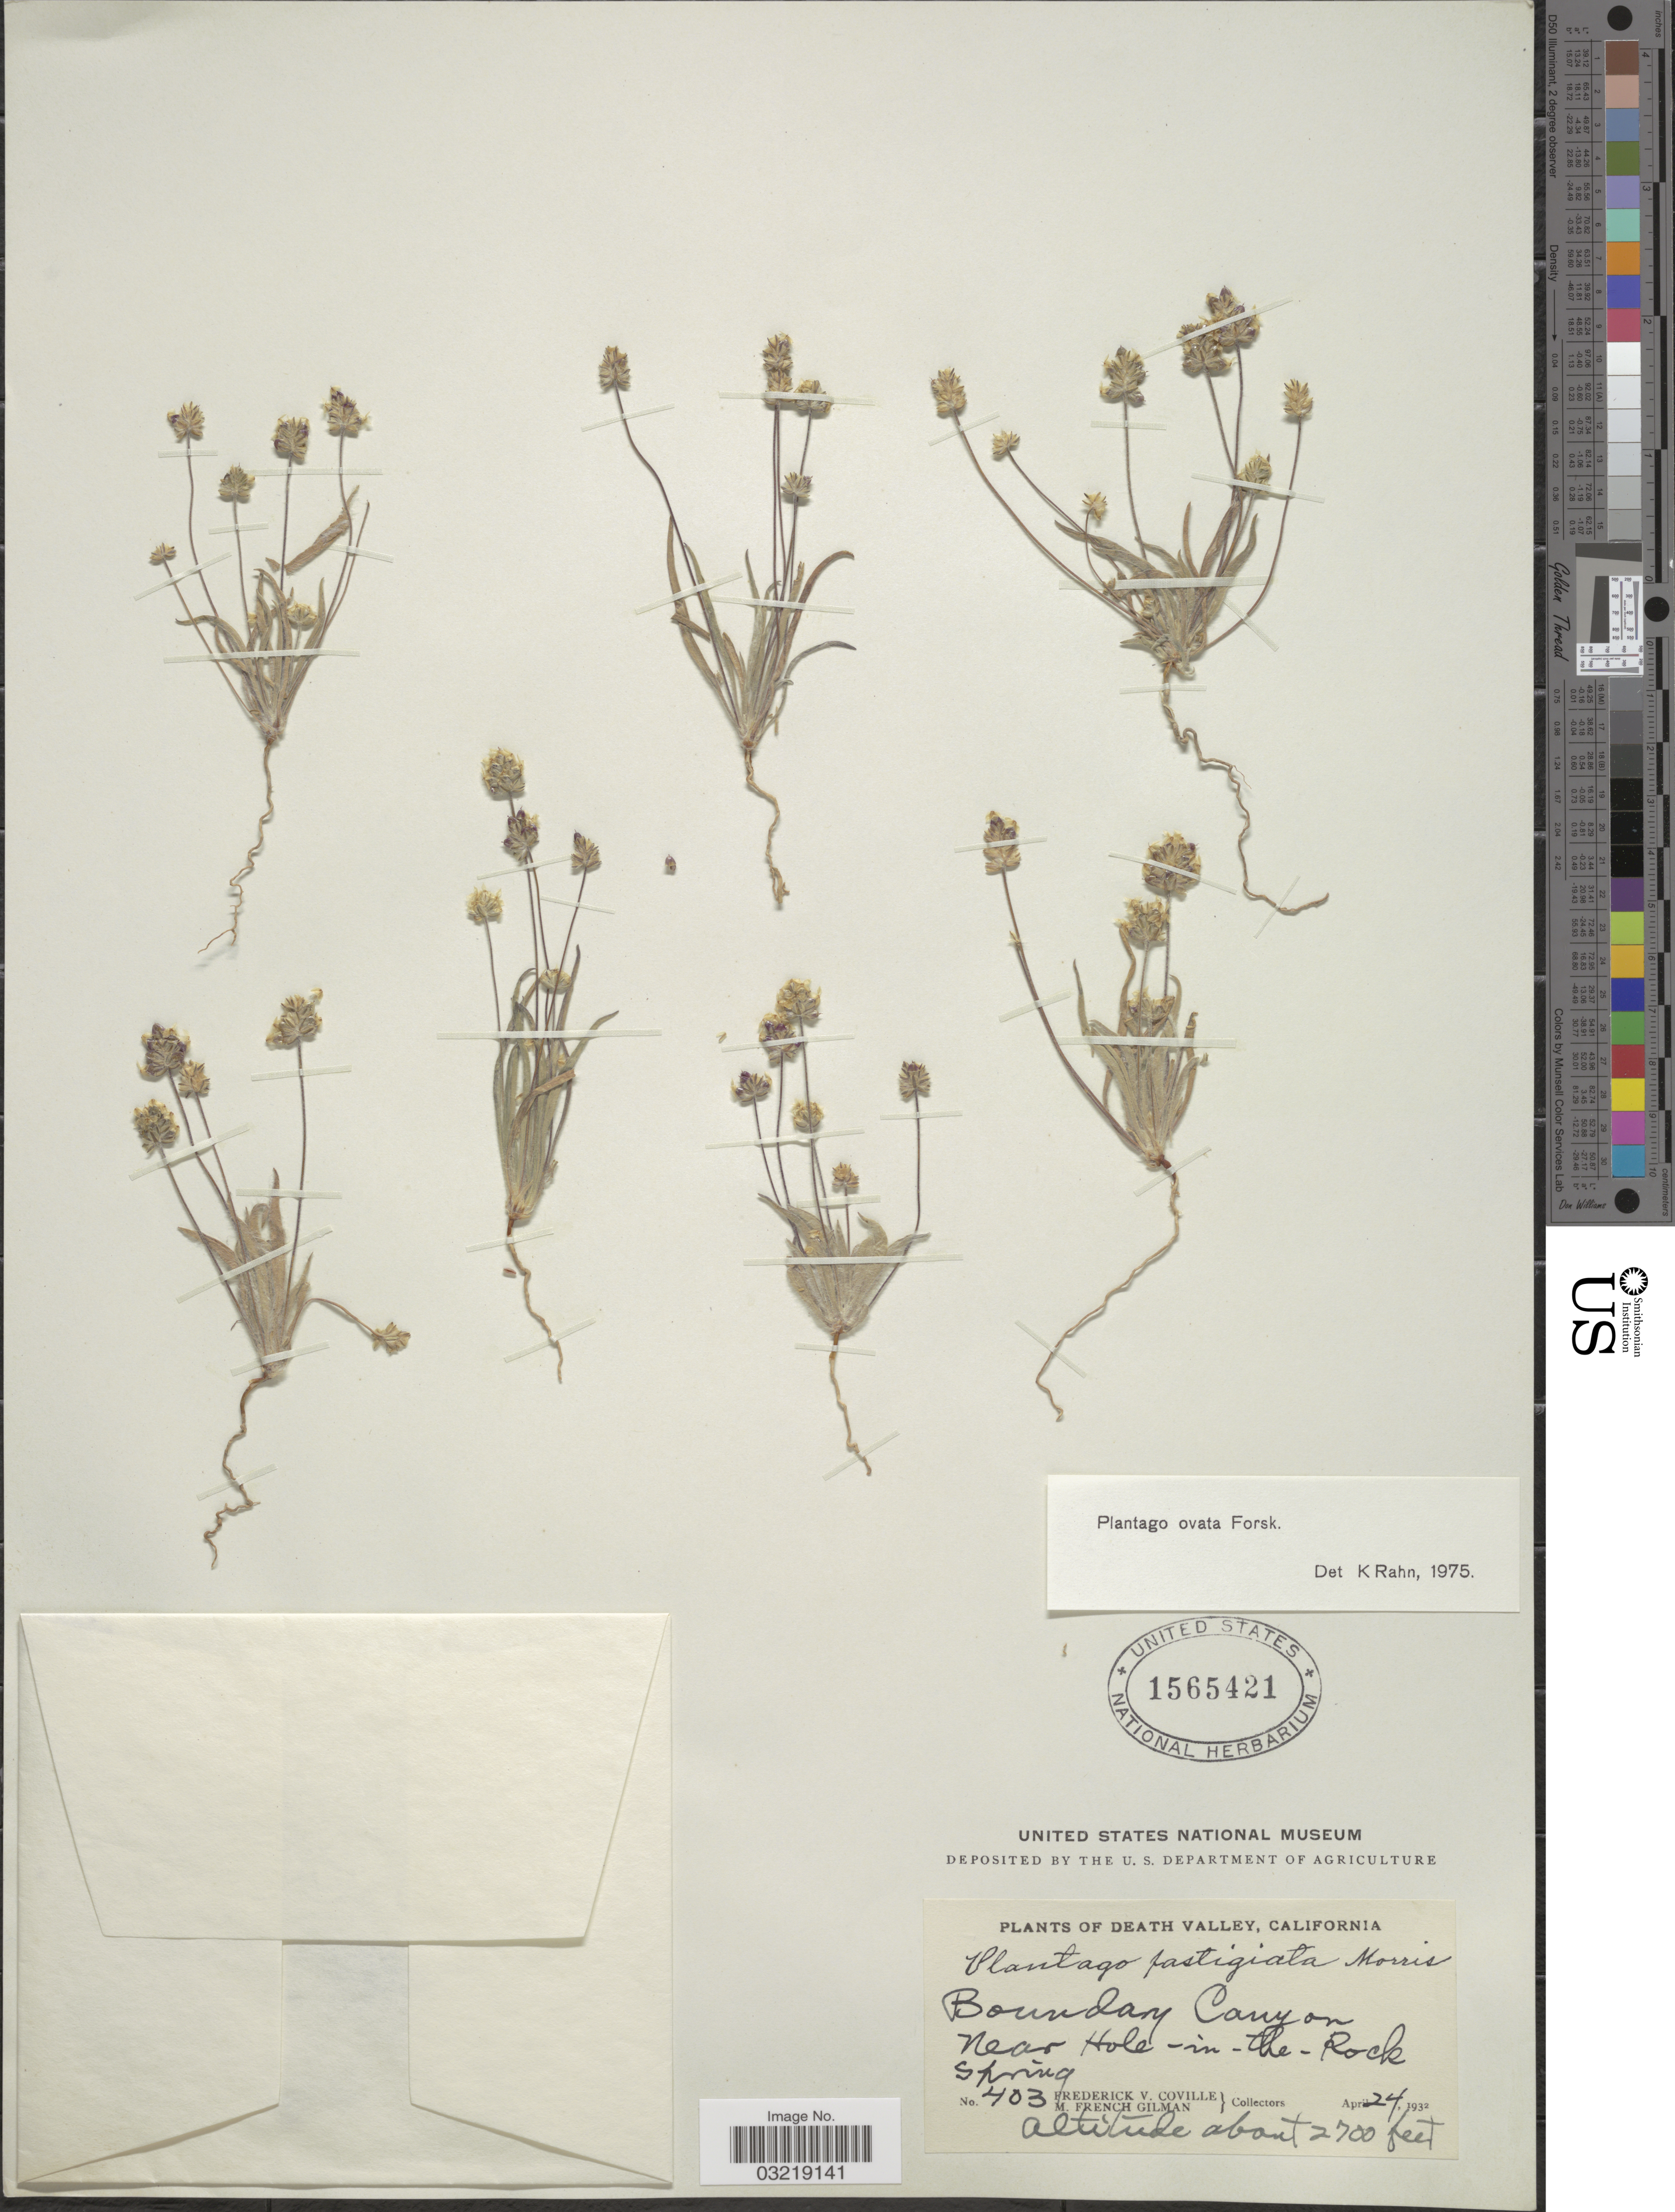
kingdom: Plantae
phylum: Tracheophyta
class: Magnoliopsida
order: Lamiales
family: Plantaginaceae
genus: Plantago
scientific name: Plantago ovata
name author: Forssk.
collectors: F. V. Coville & M. F. Gilman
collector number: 403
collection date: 1932-04-24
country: United States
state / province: California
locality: Death Valley. Boundary Canyon, near Hole-in-the-Rock Spring.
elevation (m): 823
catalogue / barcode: US 1565421